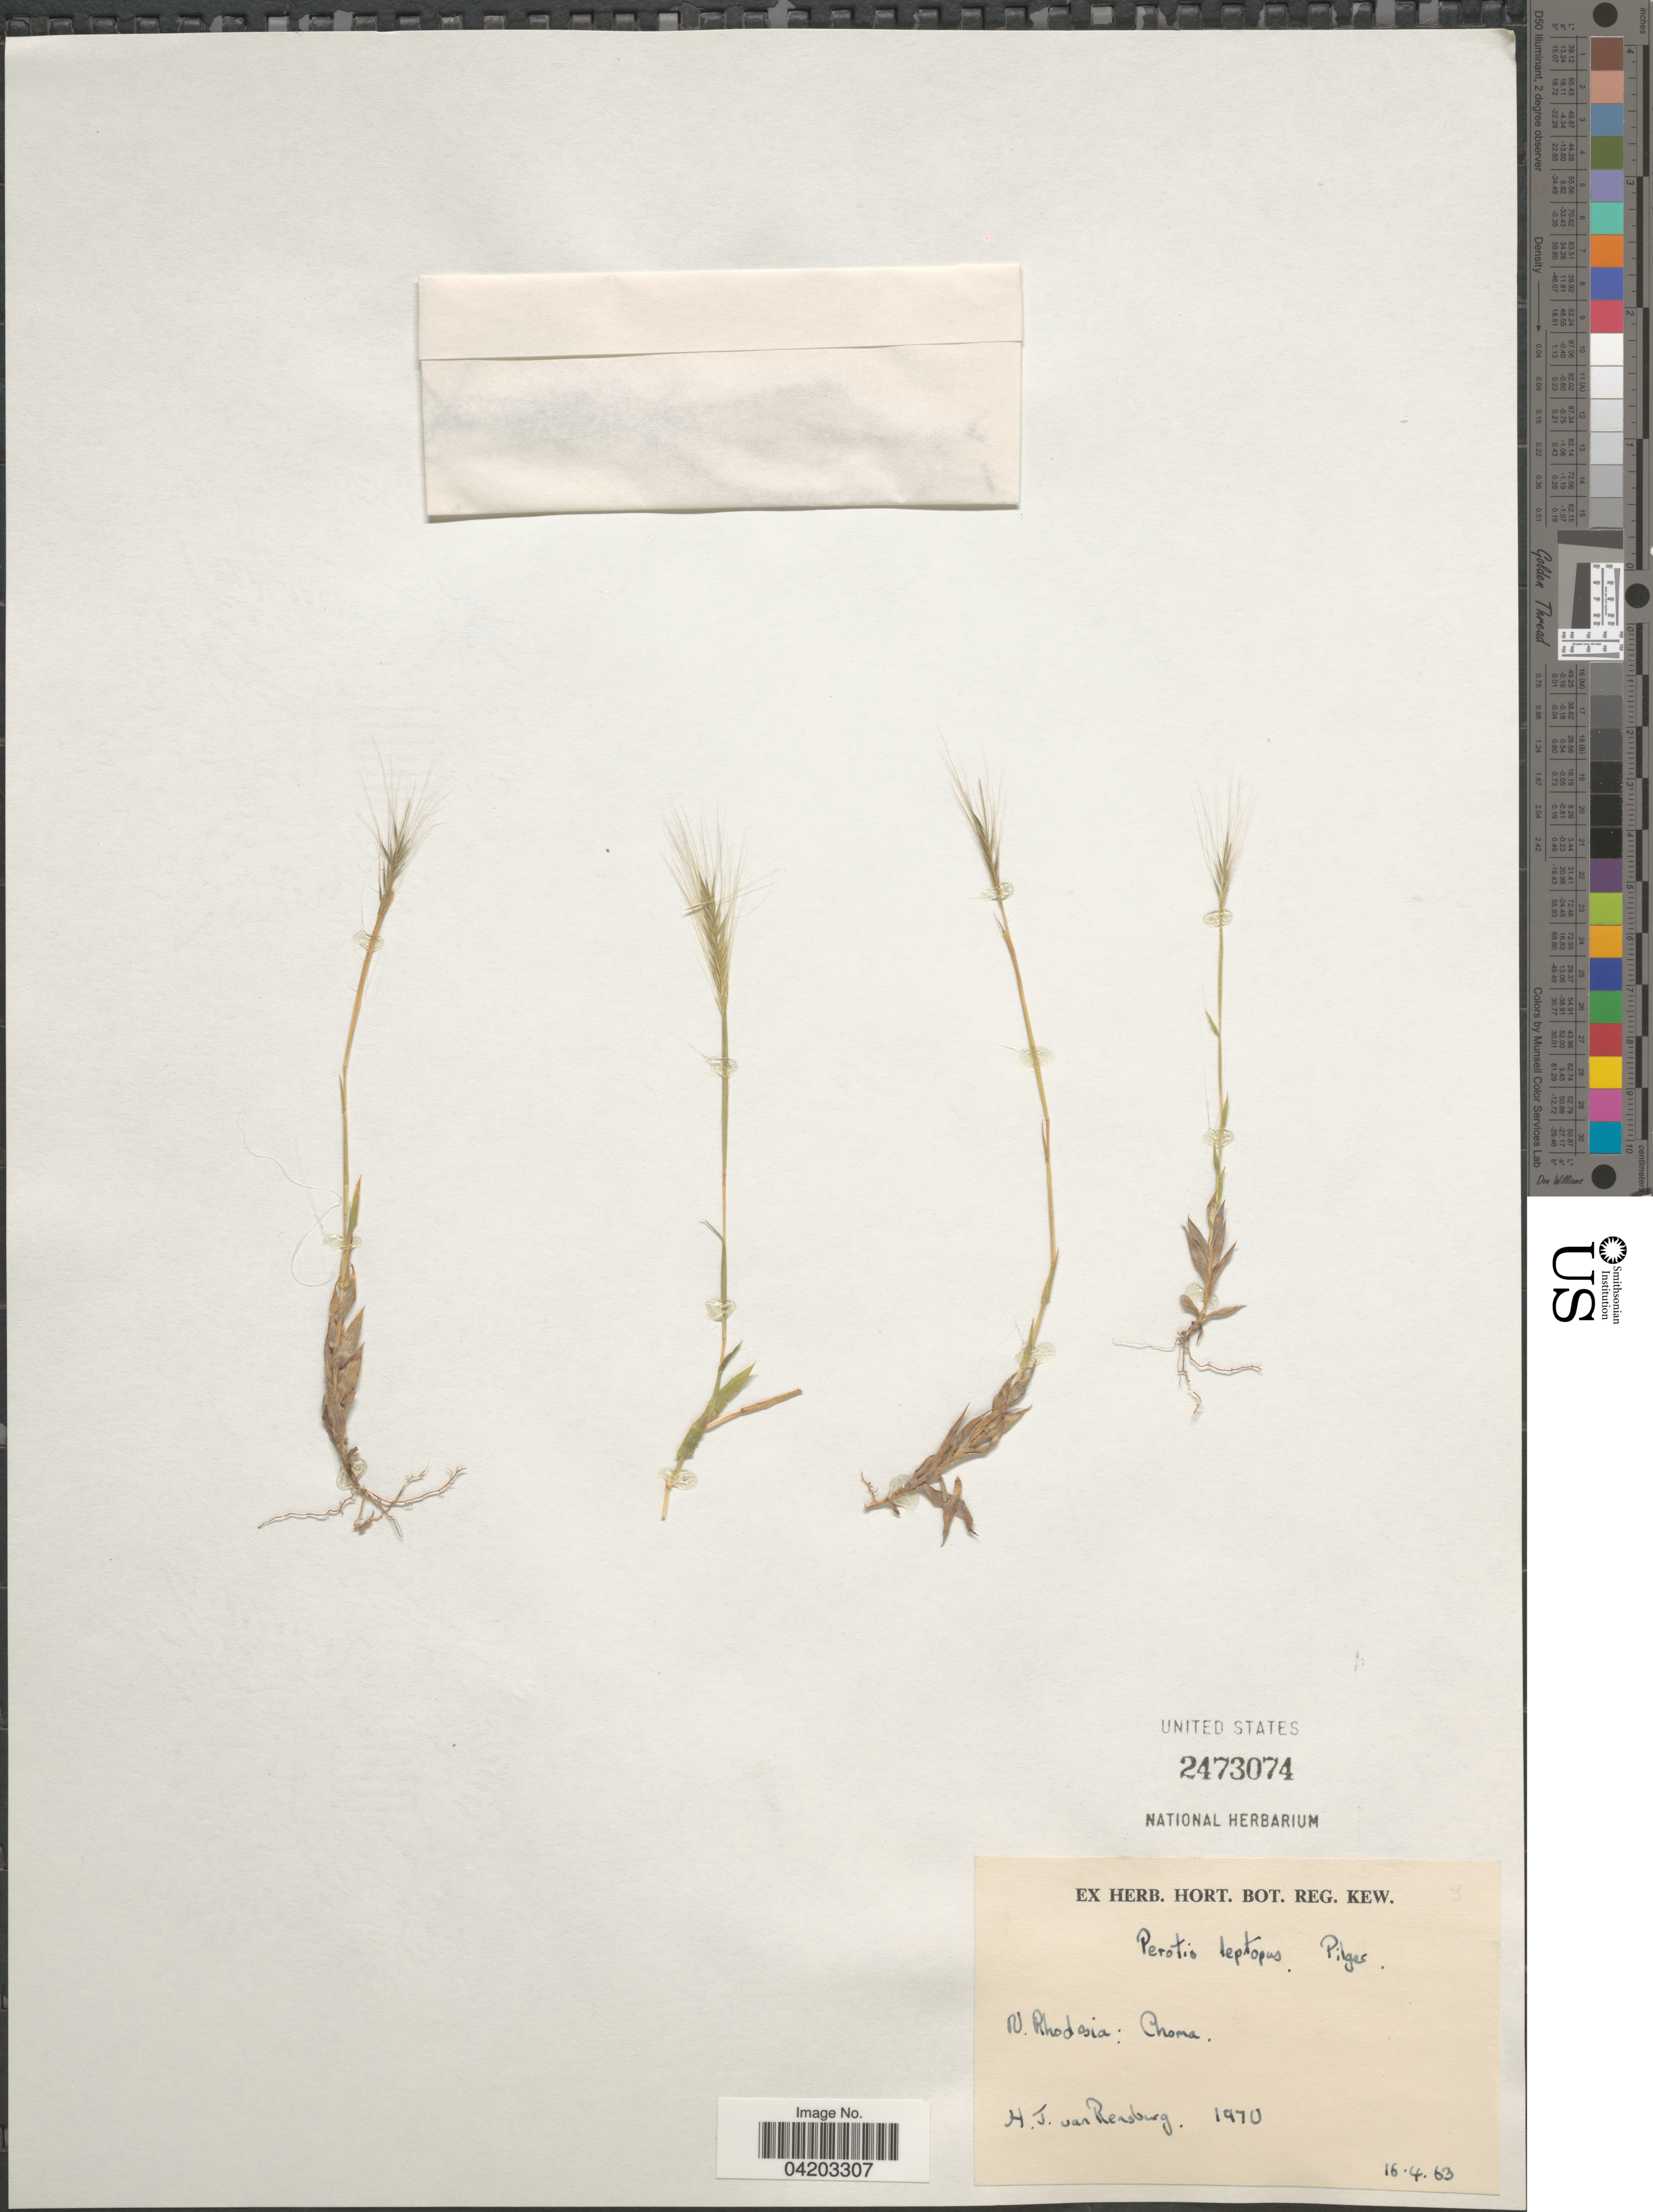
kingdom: Plantae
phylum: Tracheophyta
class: Liliopsida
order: Poales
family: Poaceae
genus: Perotis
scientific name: Perotis leptopus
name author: Pilg.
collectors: H. van Rensburg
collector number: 1970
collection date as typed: Transcribed d/m/y: 16/4/63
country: Zambia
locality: N. Rhodesia: Choma.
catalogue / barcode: US 2473074